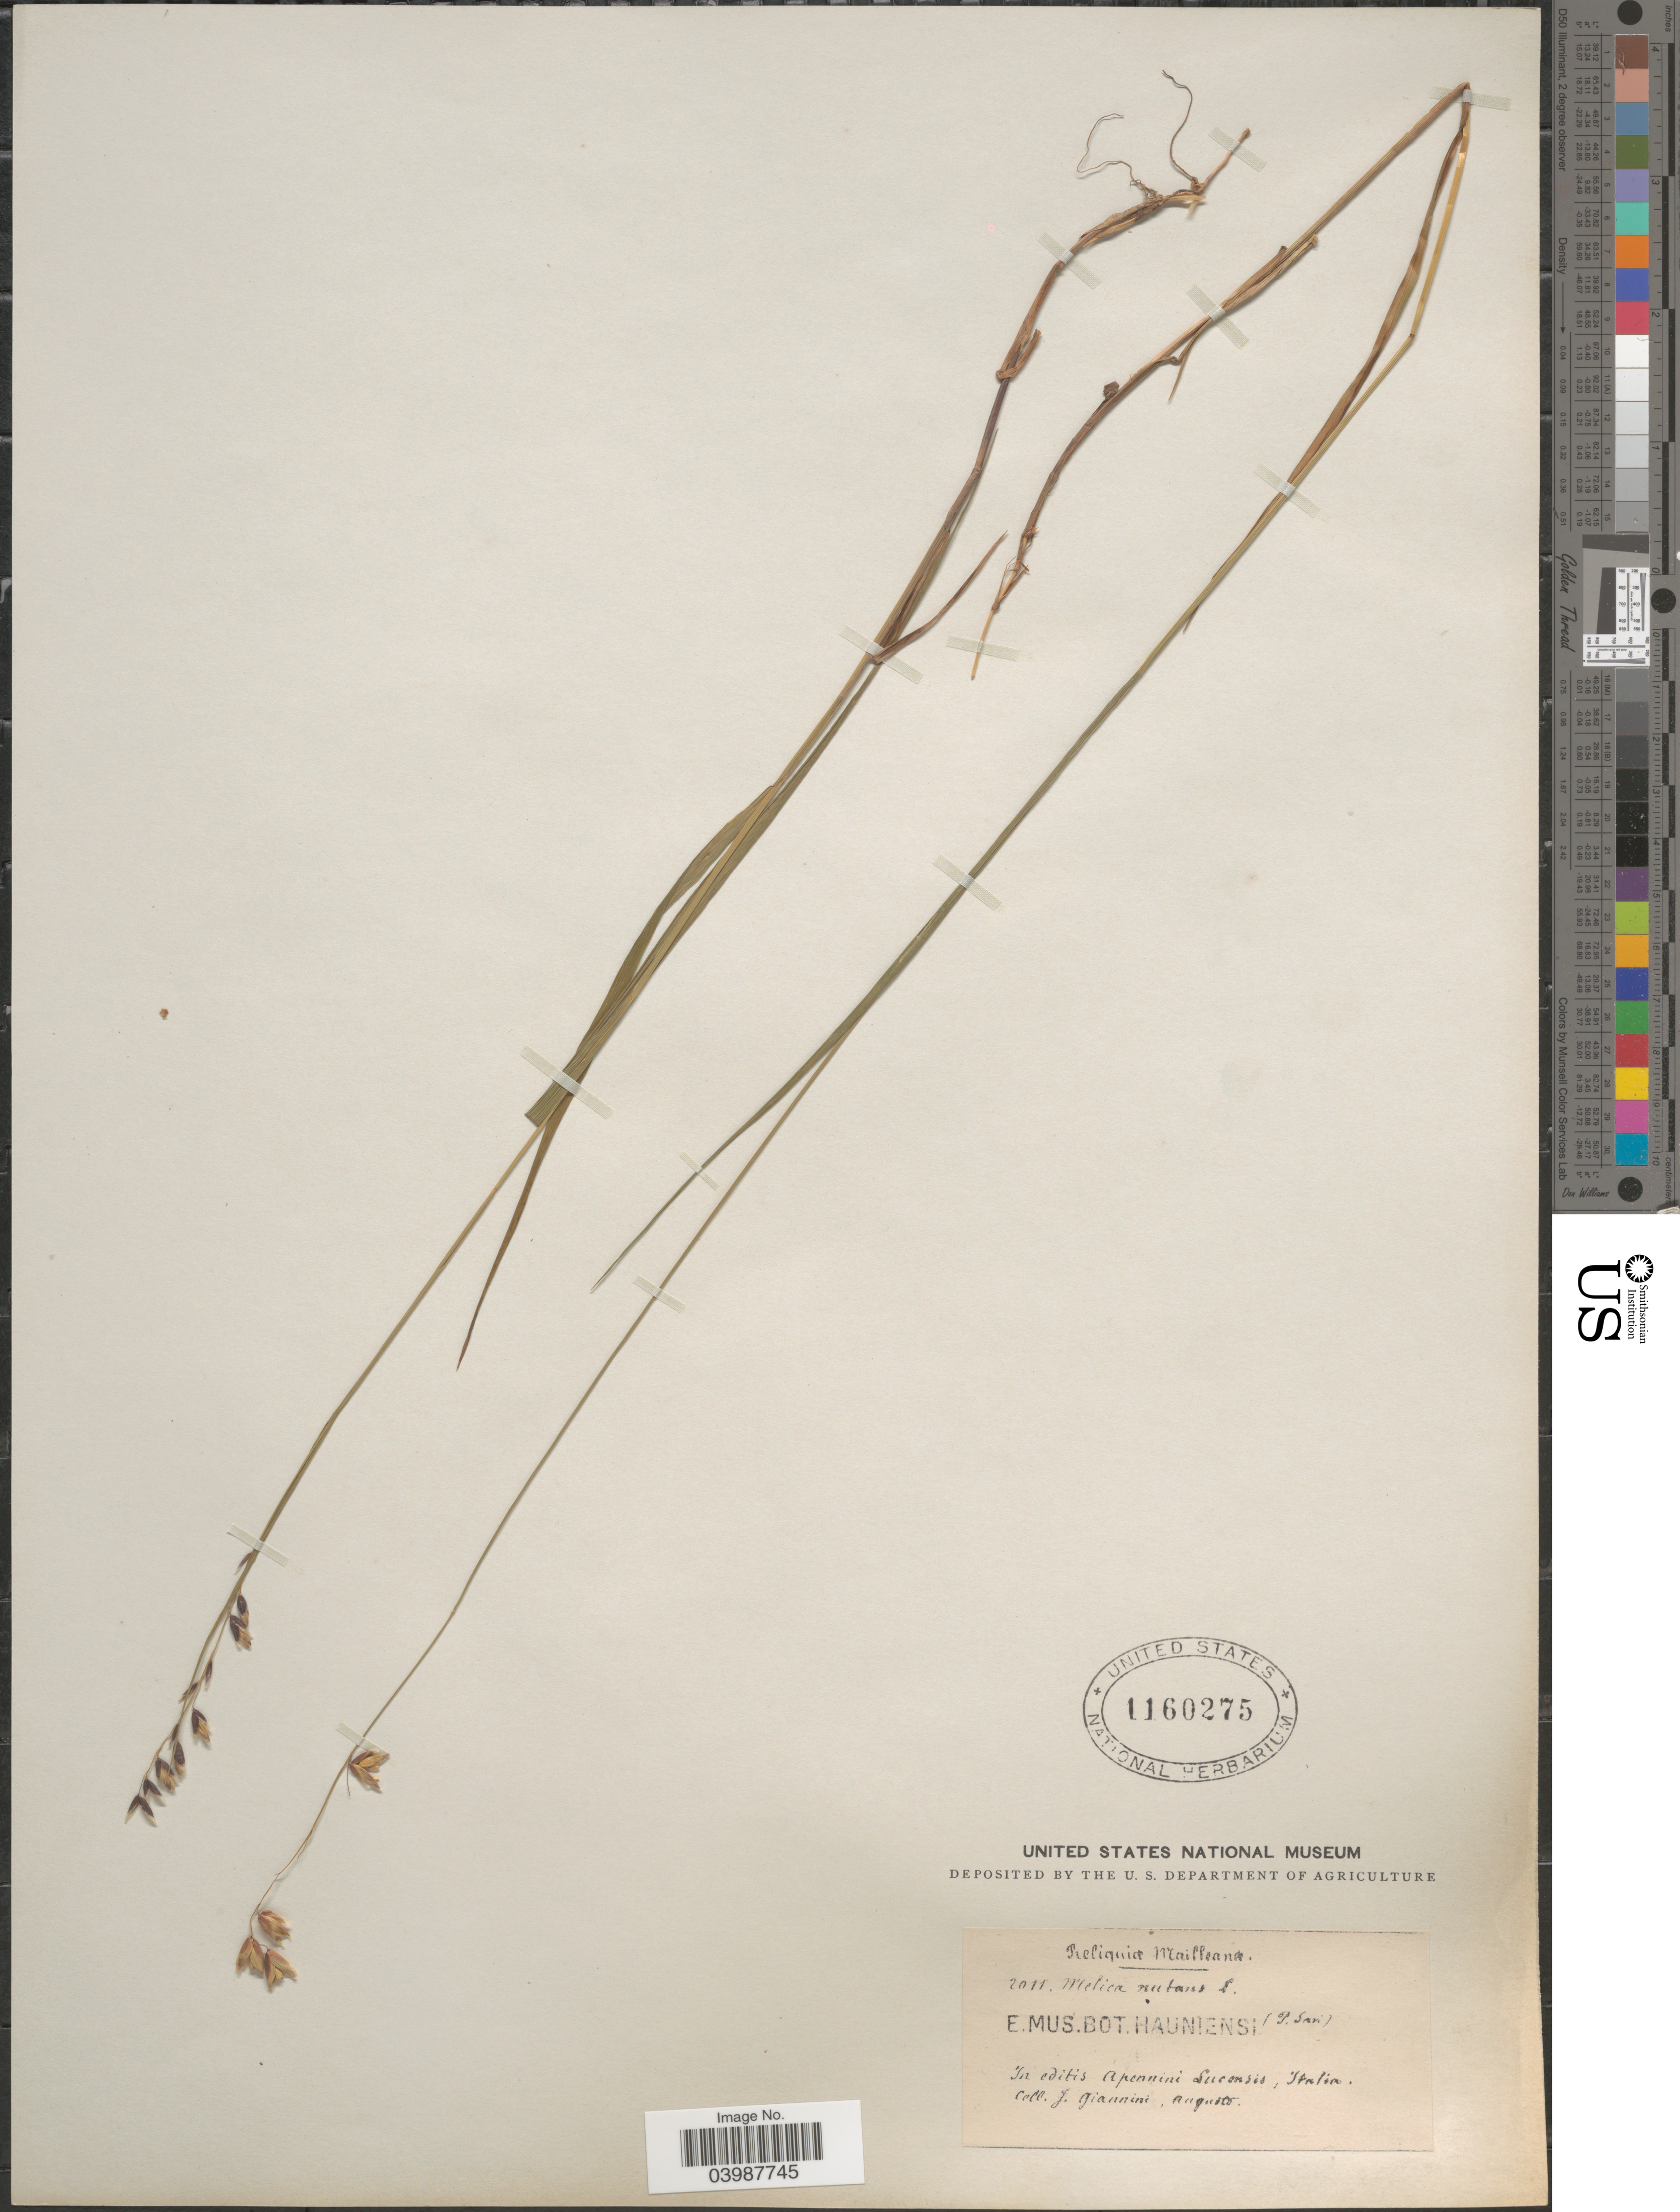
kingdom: Plantae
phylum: Tracheophyta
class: Liliopsida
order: Poales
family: Poaceae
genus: Melica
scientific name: Melica nutans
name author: L.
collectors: J. Giannini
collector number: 2011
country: Italy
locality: In editis Apenini Luconsis, Italia.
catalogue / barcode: US 1160275